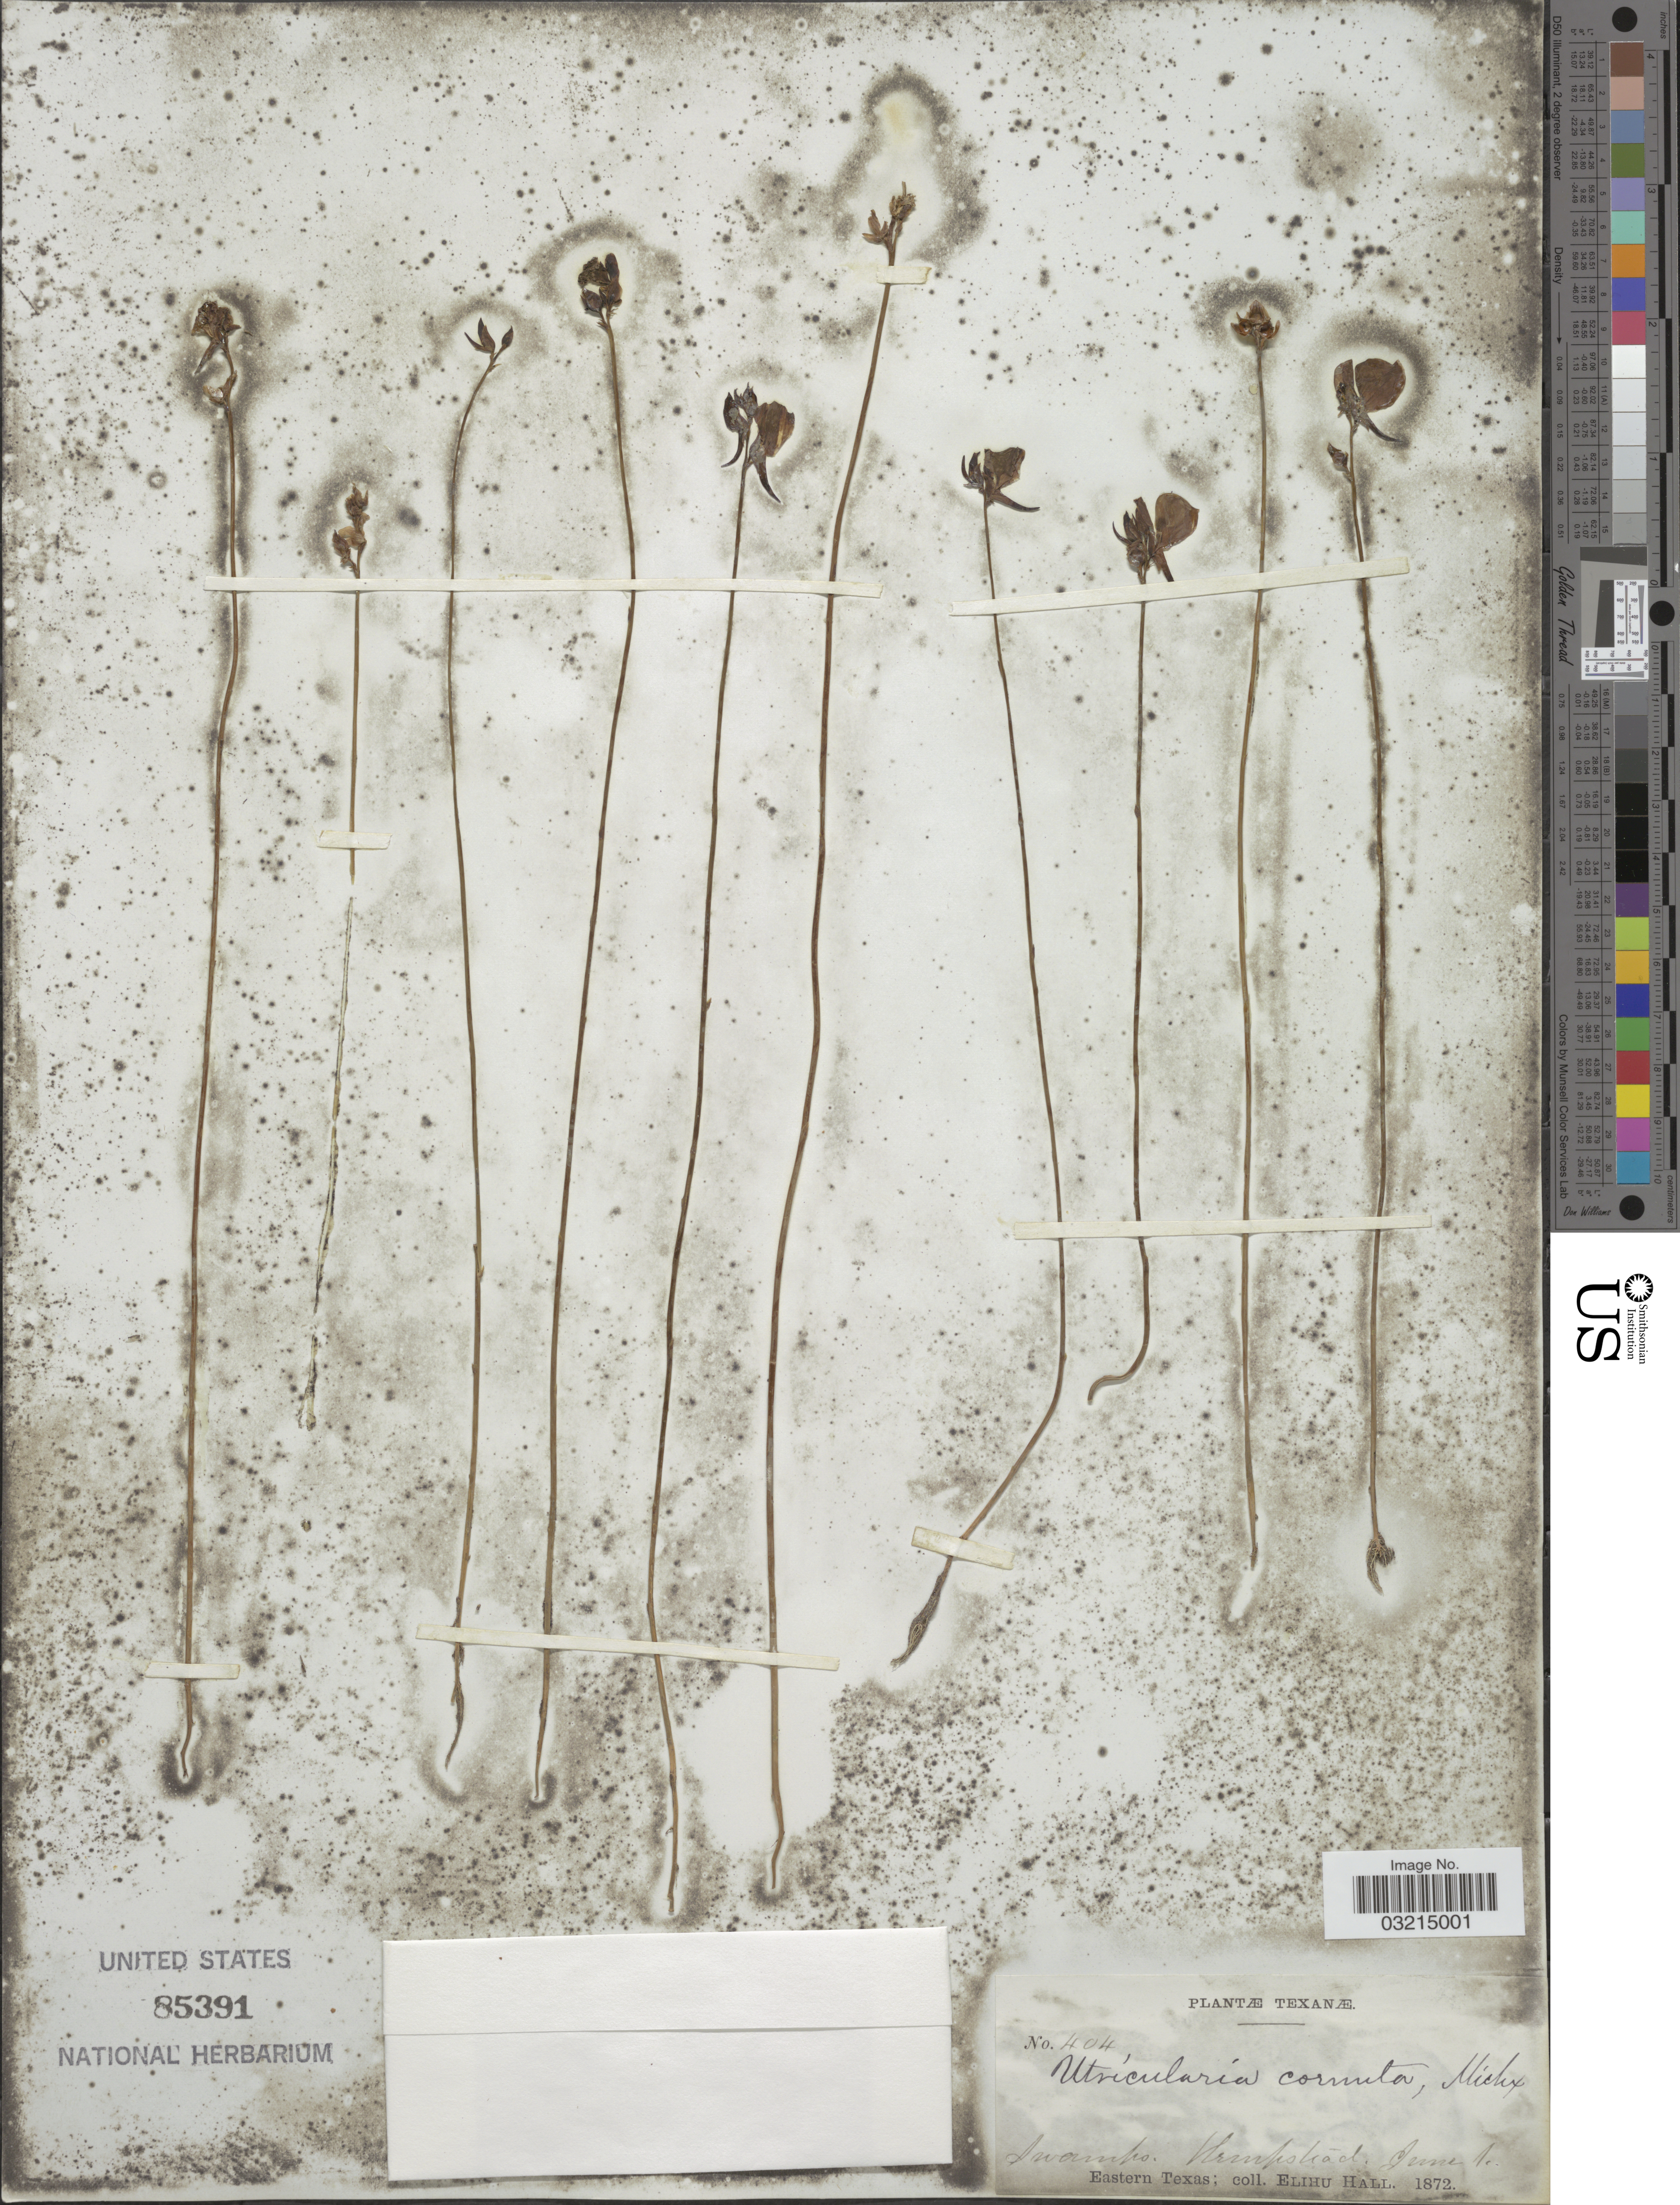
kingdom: Plantae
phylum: Tracheophyta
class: Magnoliopsida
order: Lamiales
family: Lentibulariaceae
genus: Utricularia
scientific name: Utricularia cornuta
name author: Michx.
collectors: E. Hall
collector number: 404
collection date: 1872-06-01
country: United States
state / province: Texas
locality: Swamps. Hempstead. Eastern Texas.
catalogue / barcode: US 85391